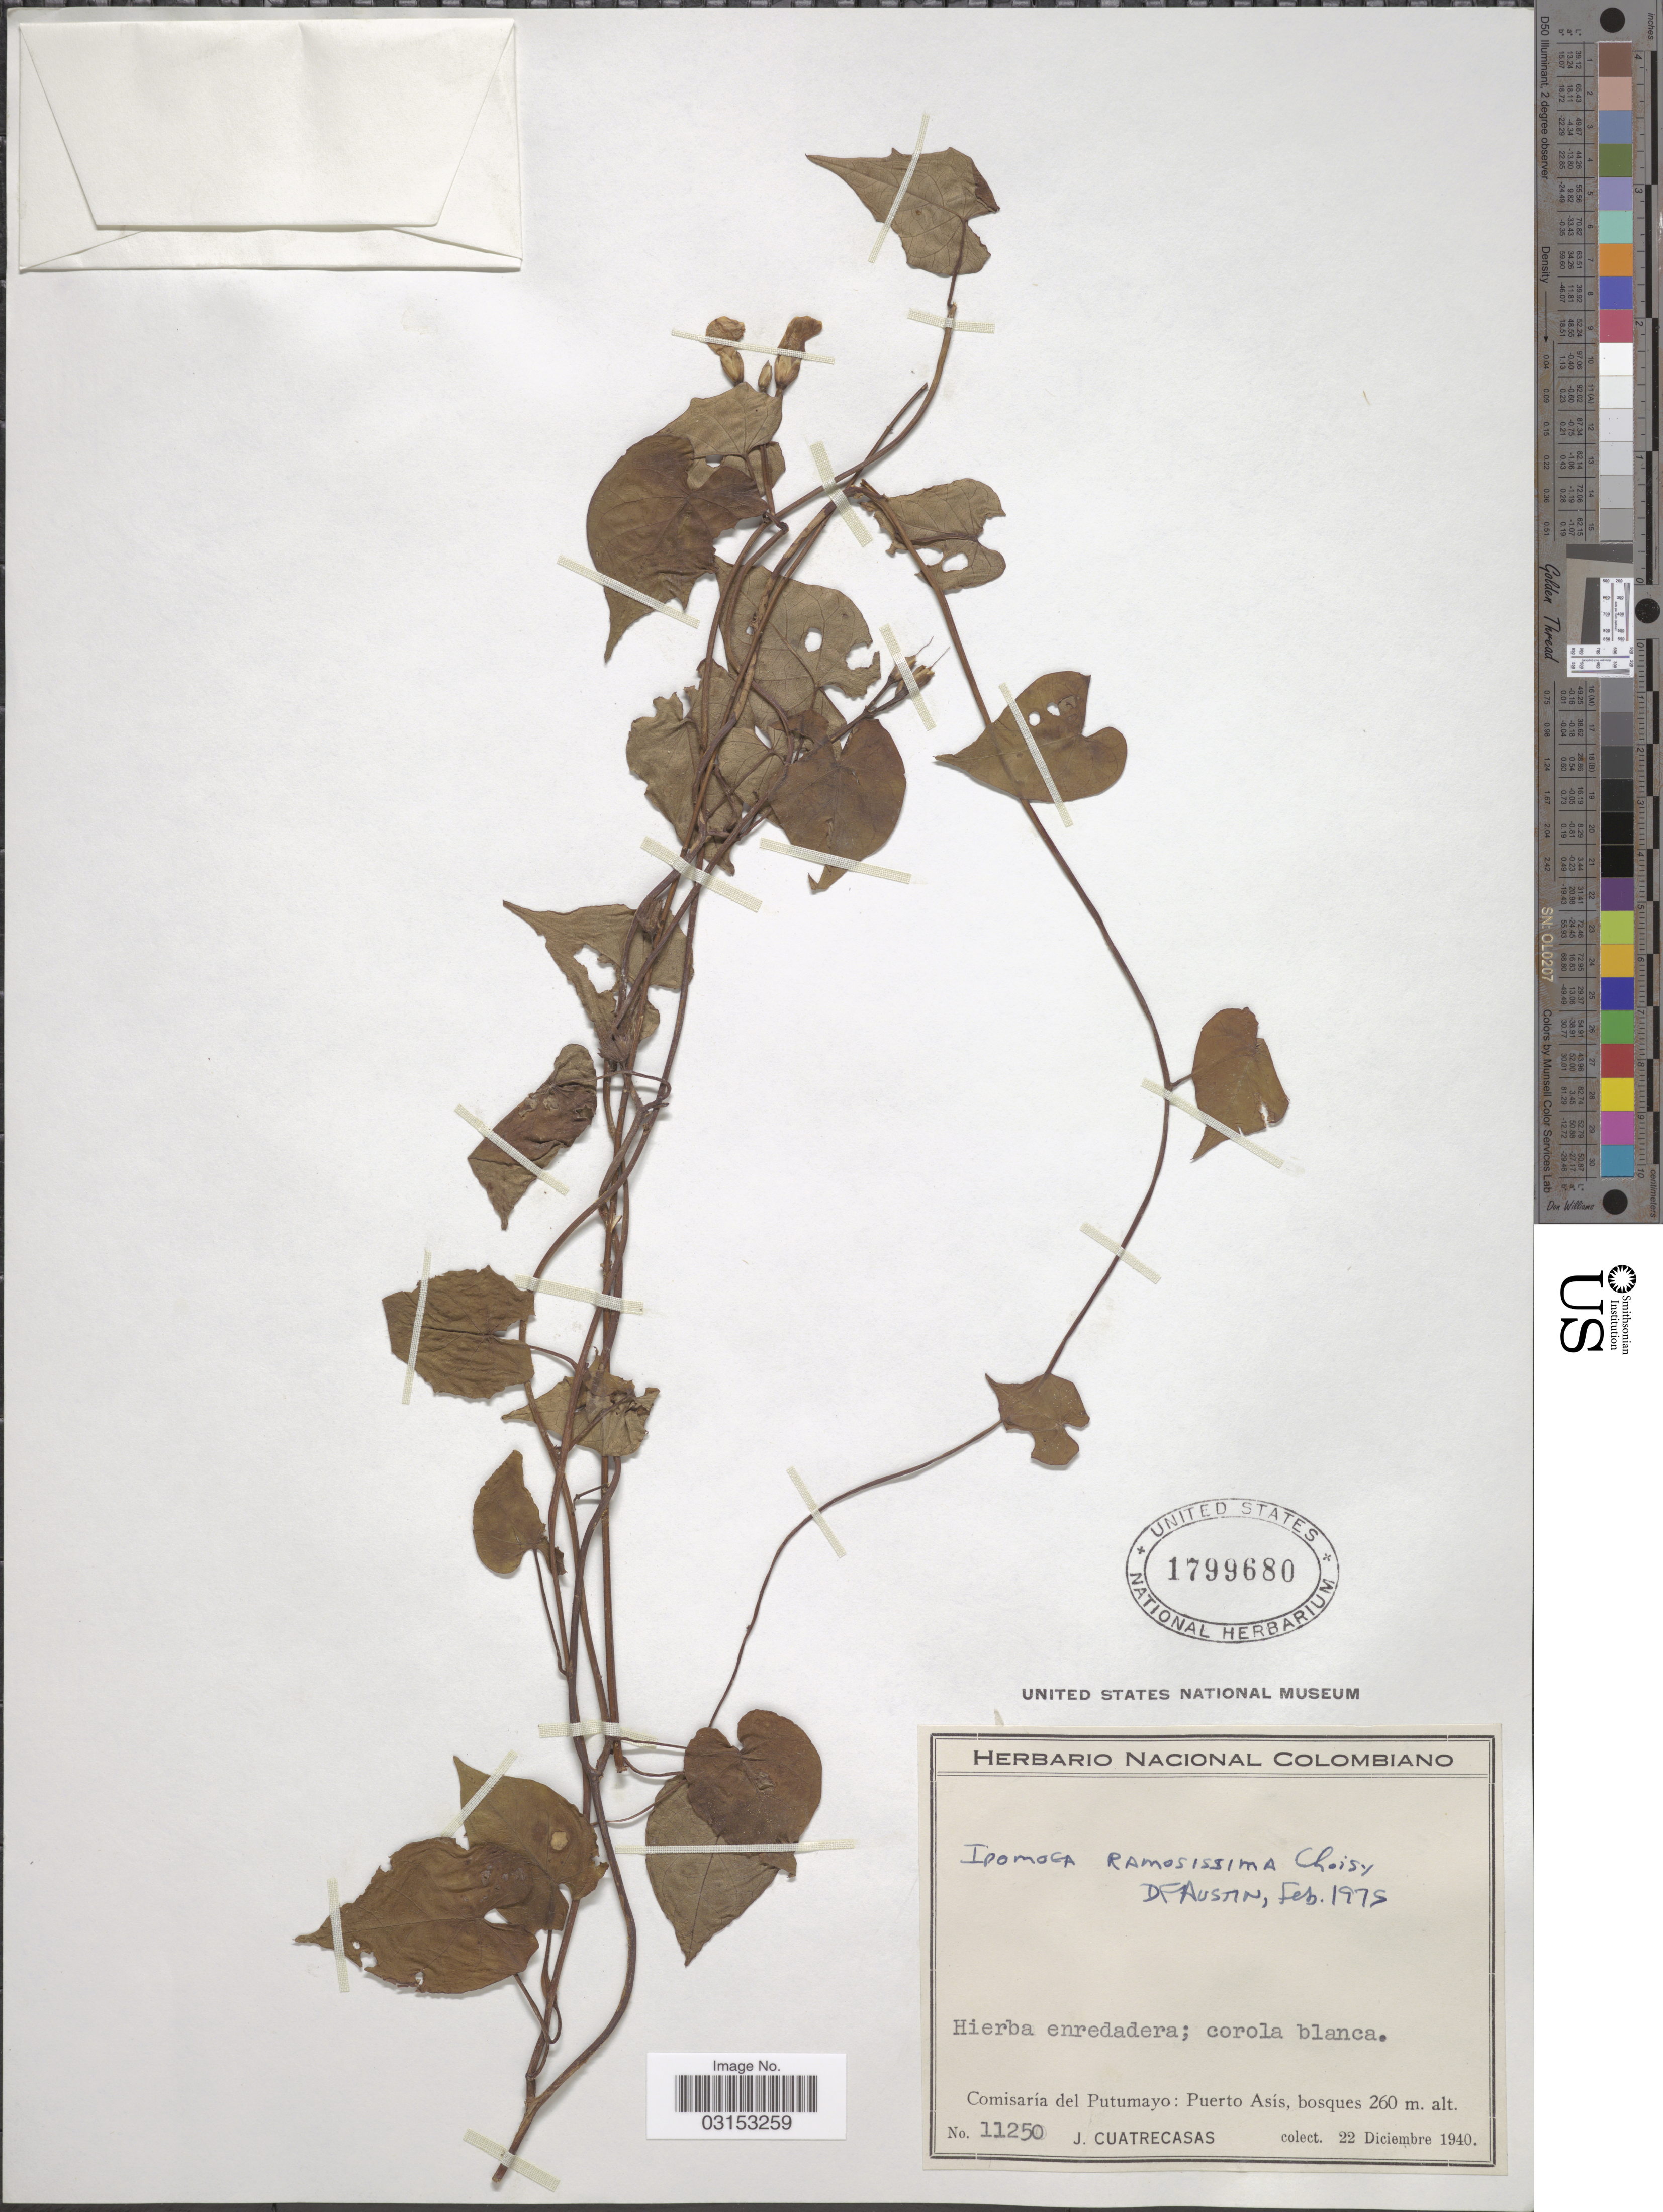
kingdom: Plantae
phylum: Tracheophyta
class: Magnoliopsida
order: Solanales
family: Convolvulaceae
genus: Ipomoea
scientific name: Ipomoea ramosissima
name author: (Poir.) Choisy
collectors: J. Cuatrecasas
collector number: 11250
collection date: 1940-12-22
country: Colombia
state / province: Putumayo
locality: Comisaría del Putumayo: Puerto Asís.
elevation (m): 260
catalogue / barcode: US 1799680